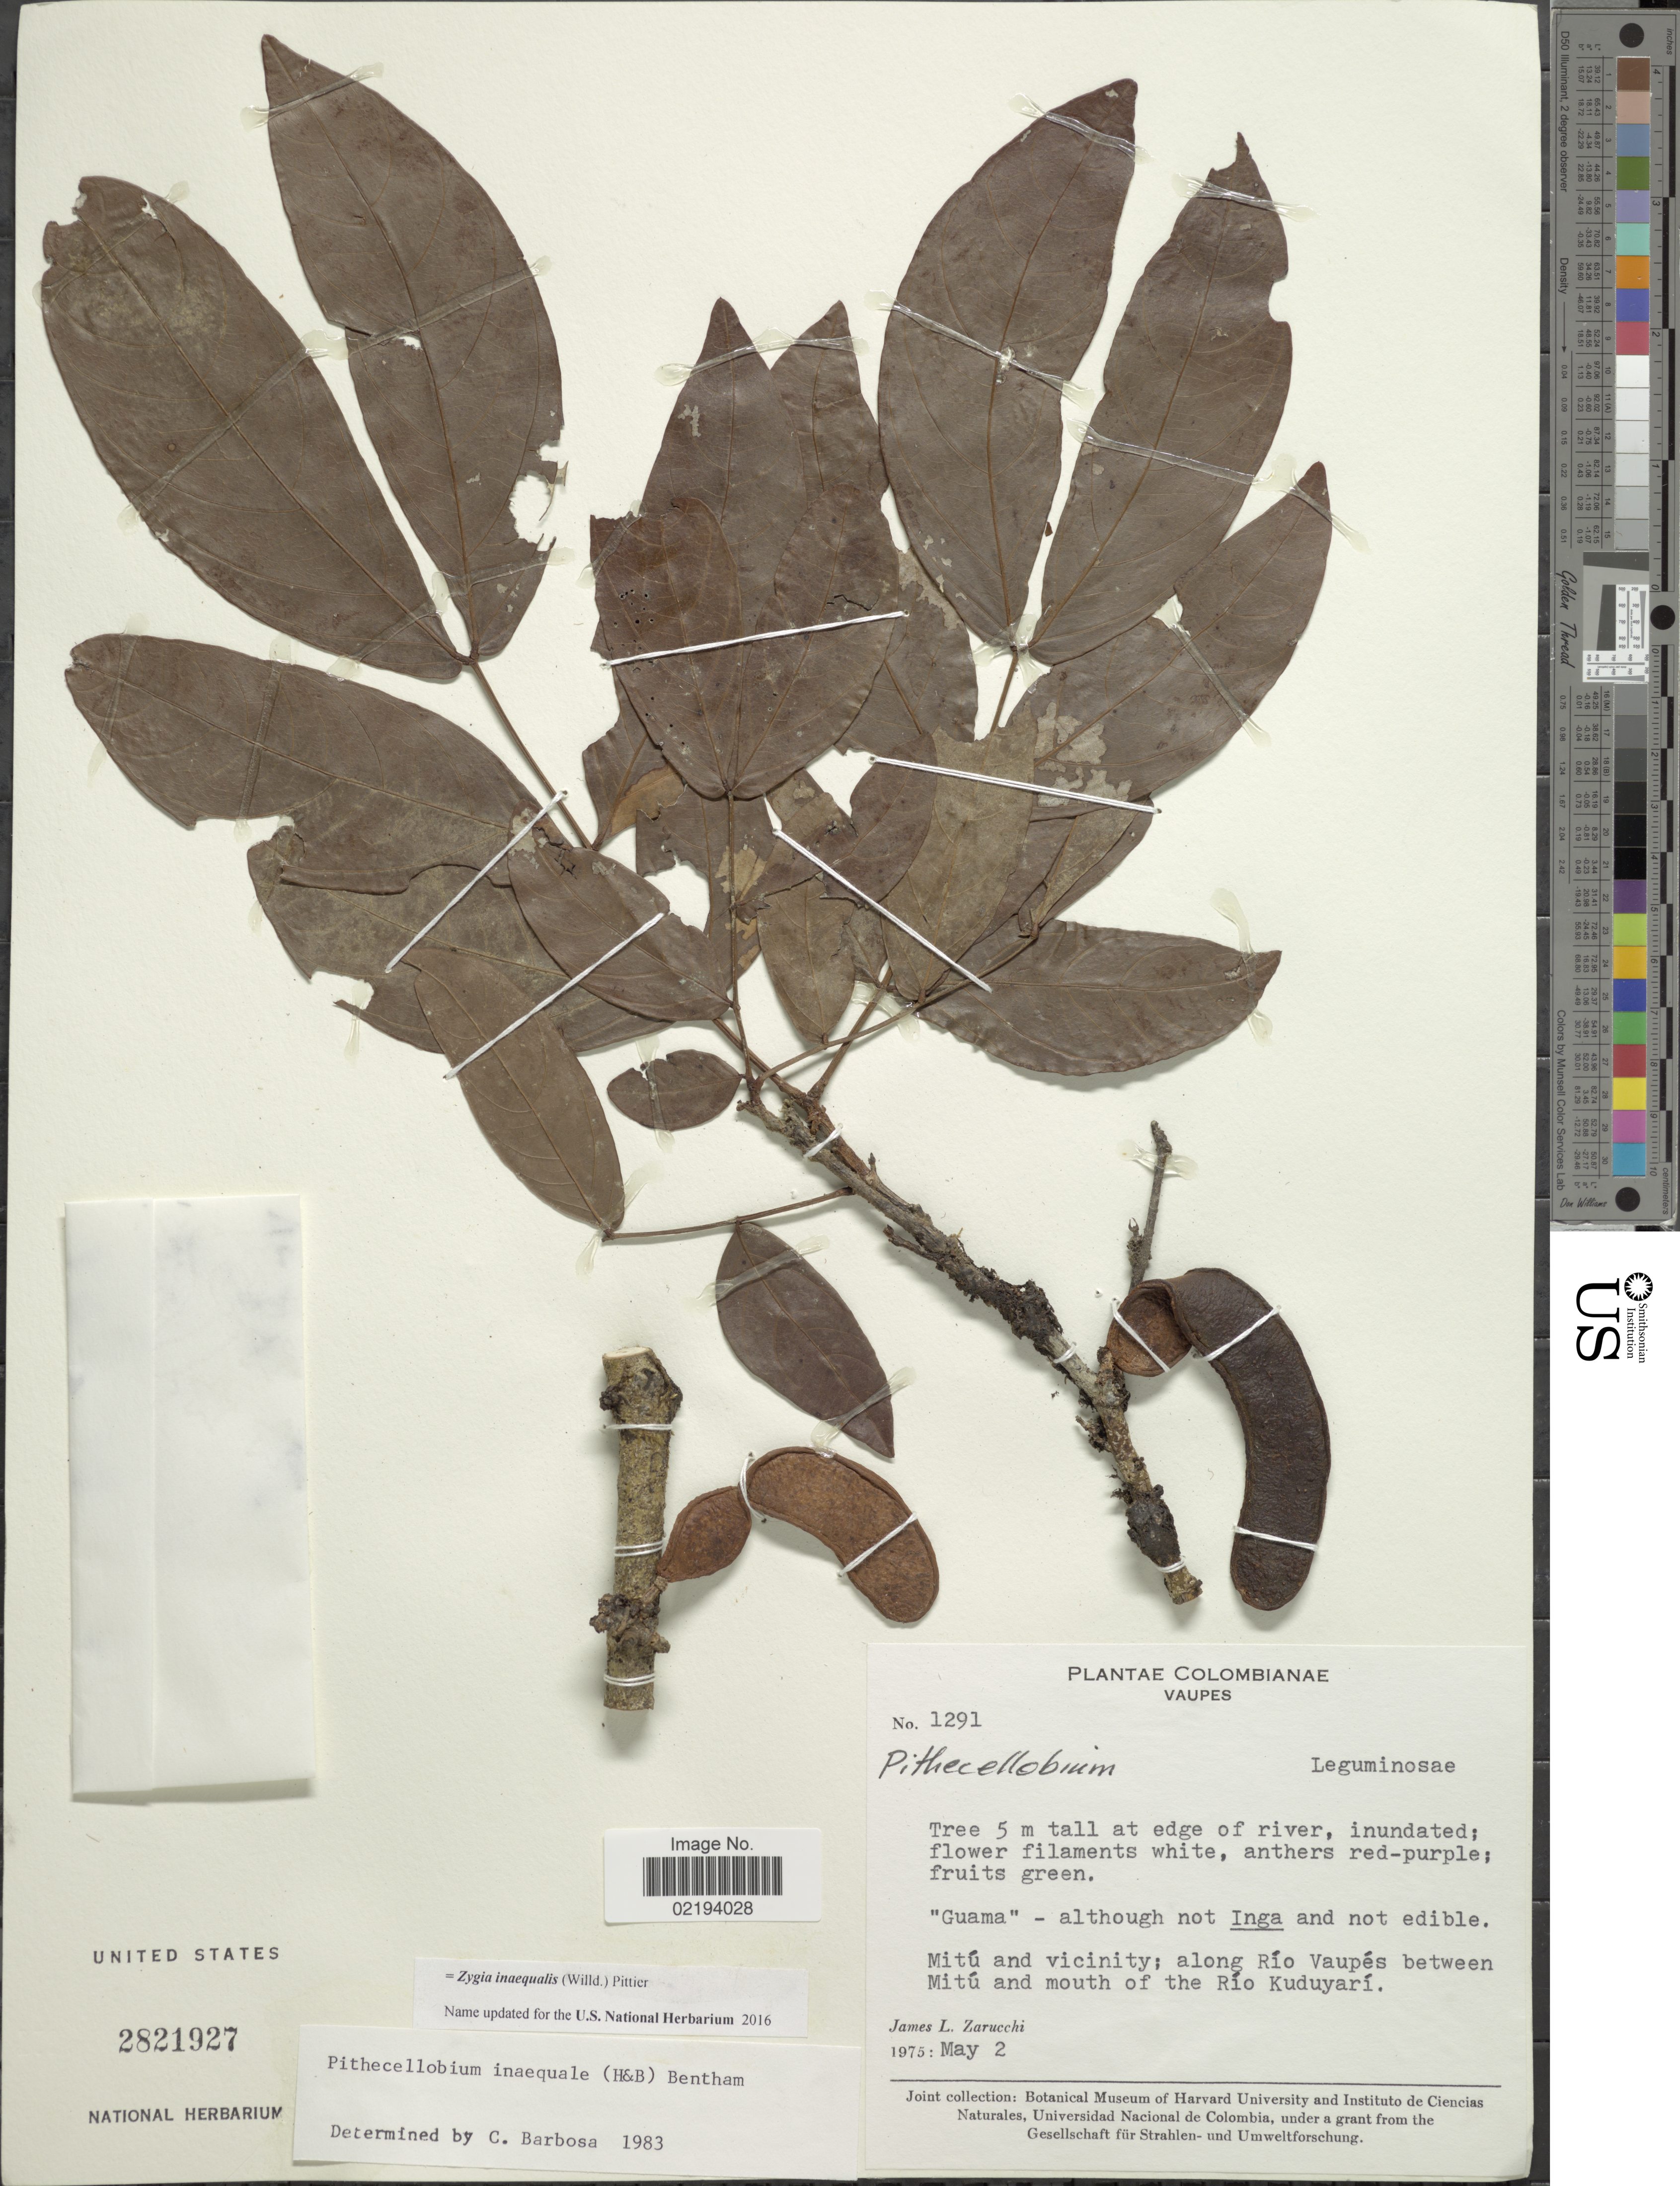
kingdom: Plantae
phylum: Tracheophyta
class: Magnoliopsida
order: Fabales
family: Fabaceae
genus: Zygia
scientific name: Zygia inaequalis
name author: (Humb. & Bonpl. ex Willd.) Pittier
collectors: J. L. Zarucchi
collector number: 1291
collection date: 1975-05-02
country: Colombia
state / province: Vaupés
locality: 'Guama', Mitú and vicinity; along Río Vaupés between Mitú and mouth of the Río Kuduyarí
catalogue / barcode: US 2821927